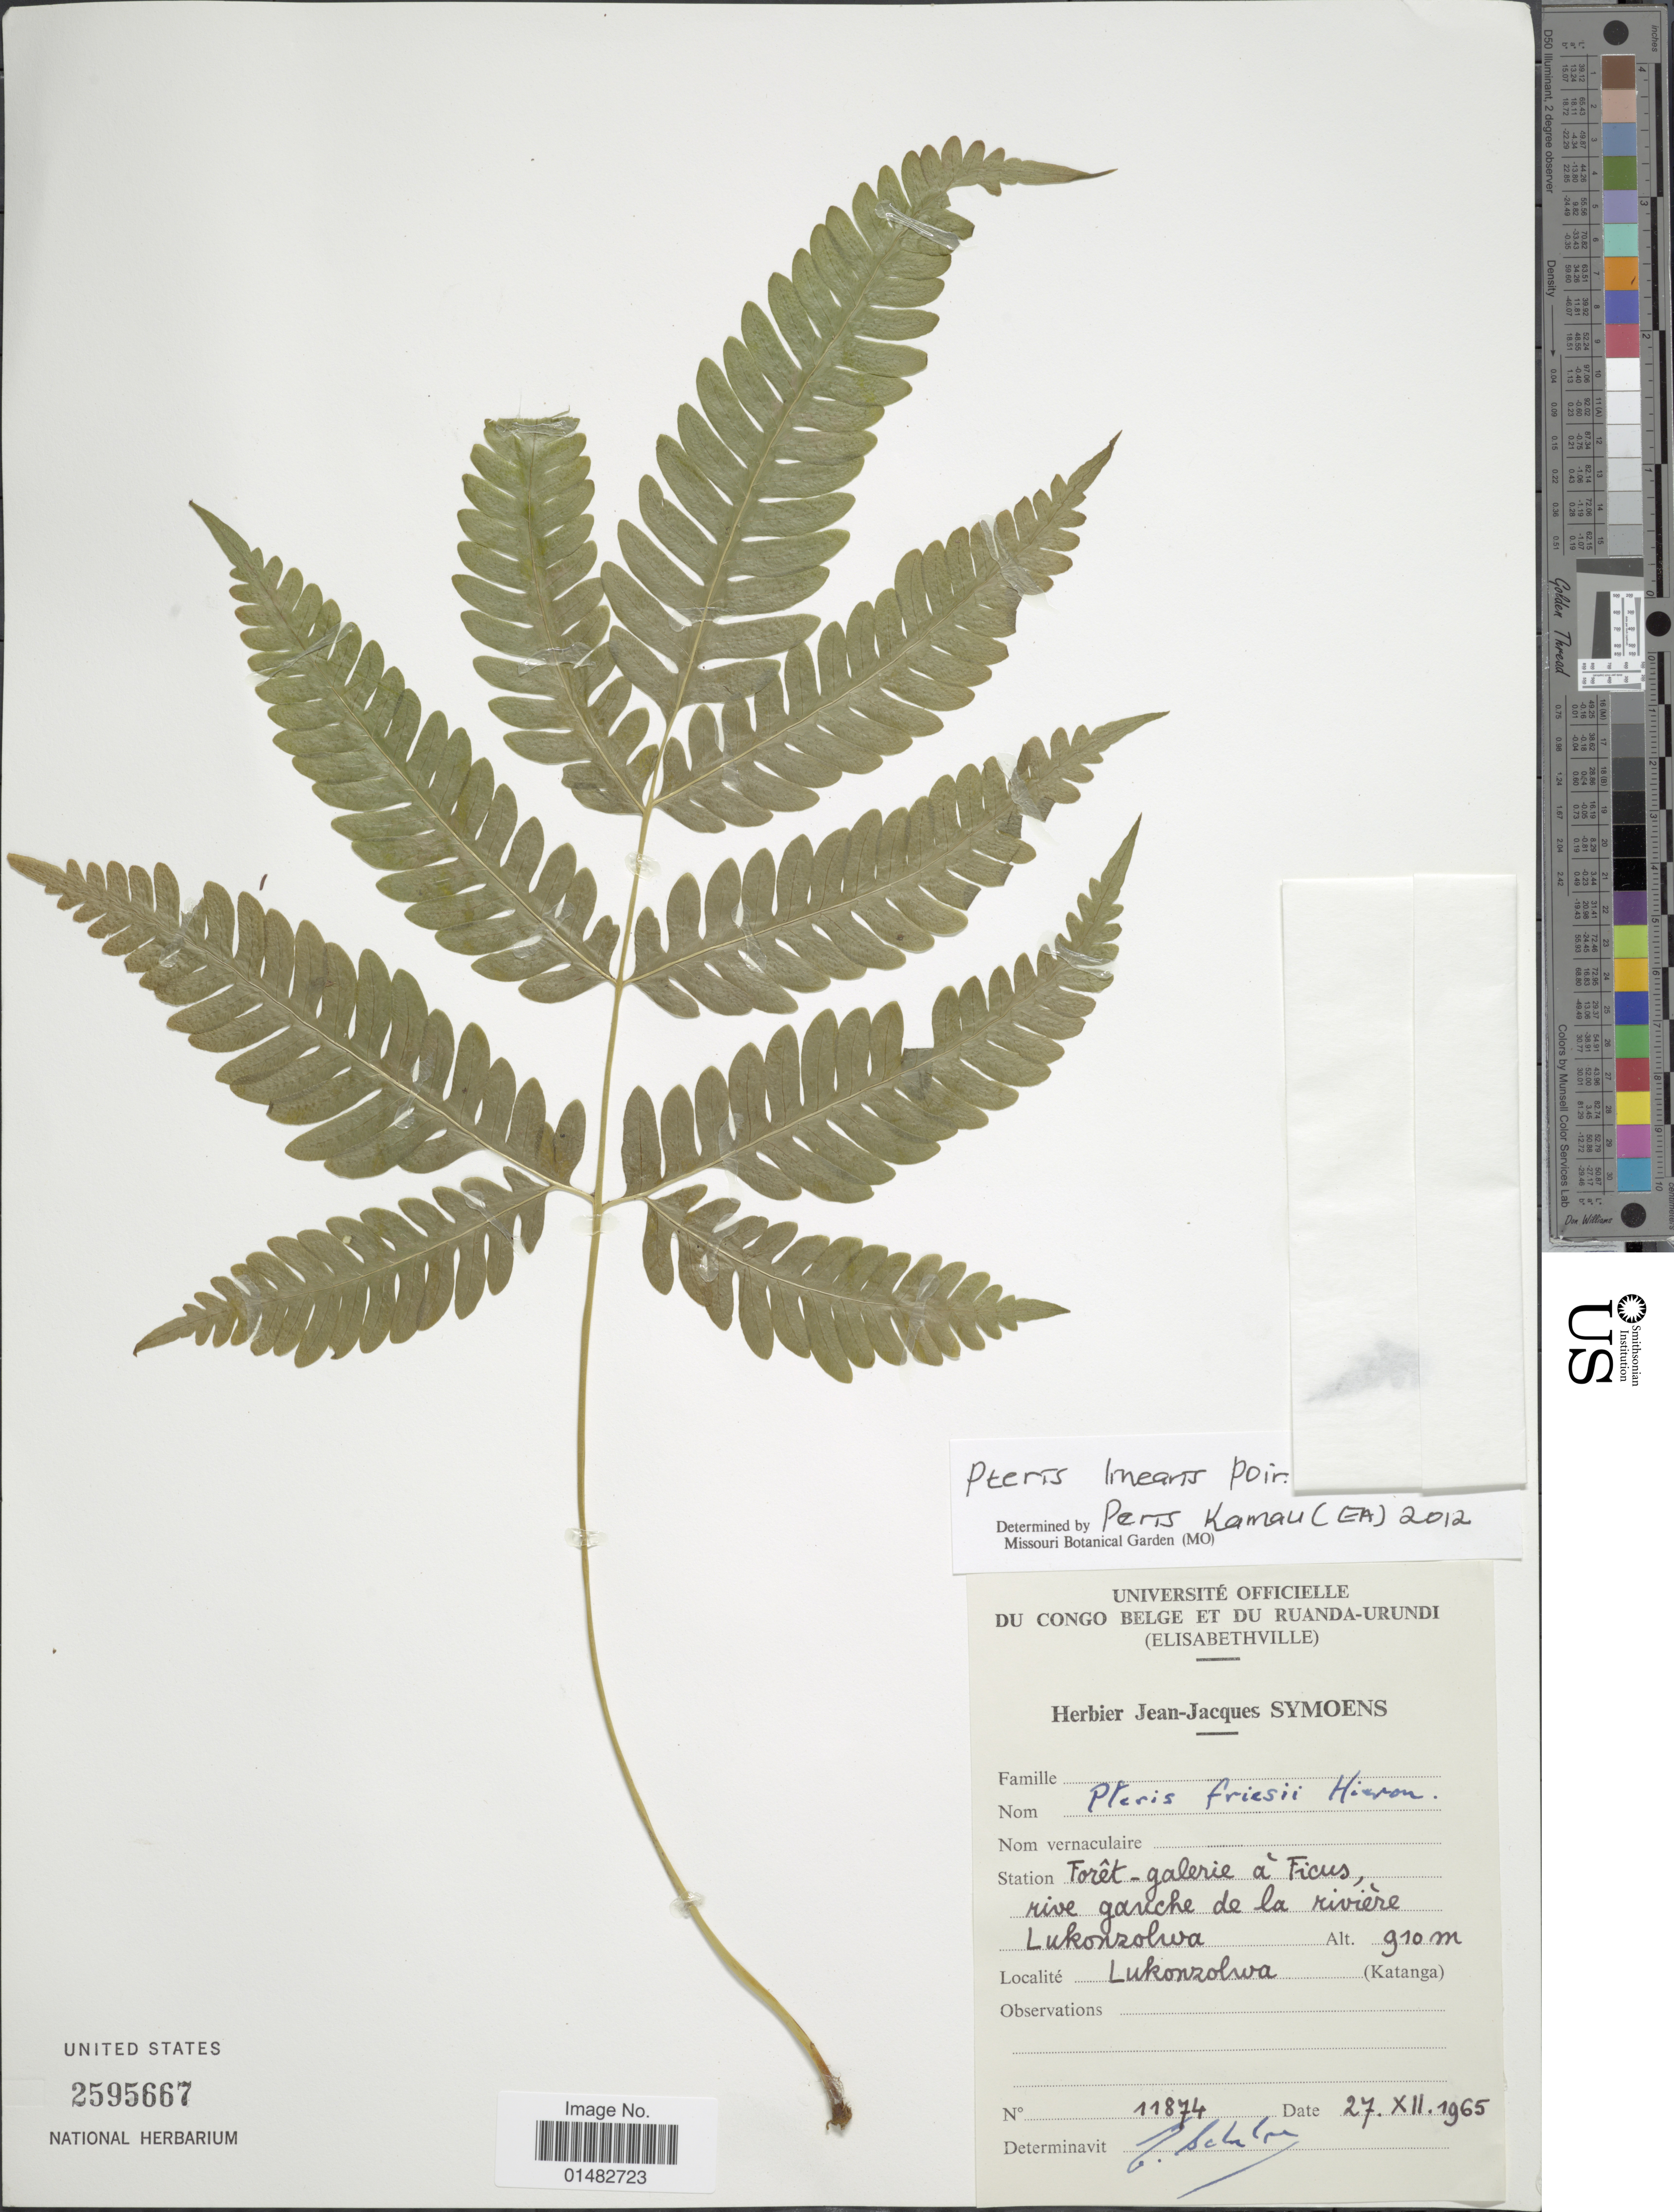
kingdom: Plantae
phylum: Tracheophyta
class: Polypodiopsida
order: Polypodiales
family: Pteridaceae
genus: Pteris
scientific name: Pteris linearis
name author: Poir.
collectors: ex herb. Jean-Jacques Symoens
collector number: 11874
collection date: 1965-12-27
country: Congo, Democratic Republic of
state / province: Haut-Katanga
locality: Lukonzolwa(Katanga), Foret-galerue a FIcus, rive gareche de la riviere Lukonzolwa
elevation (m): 910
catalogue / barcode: US 2595667